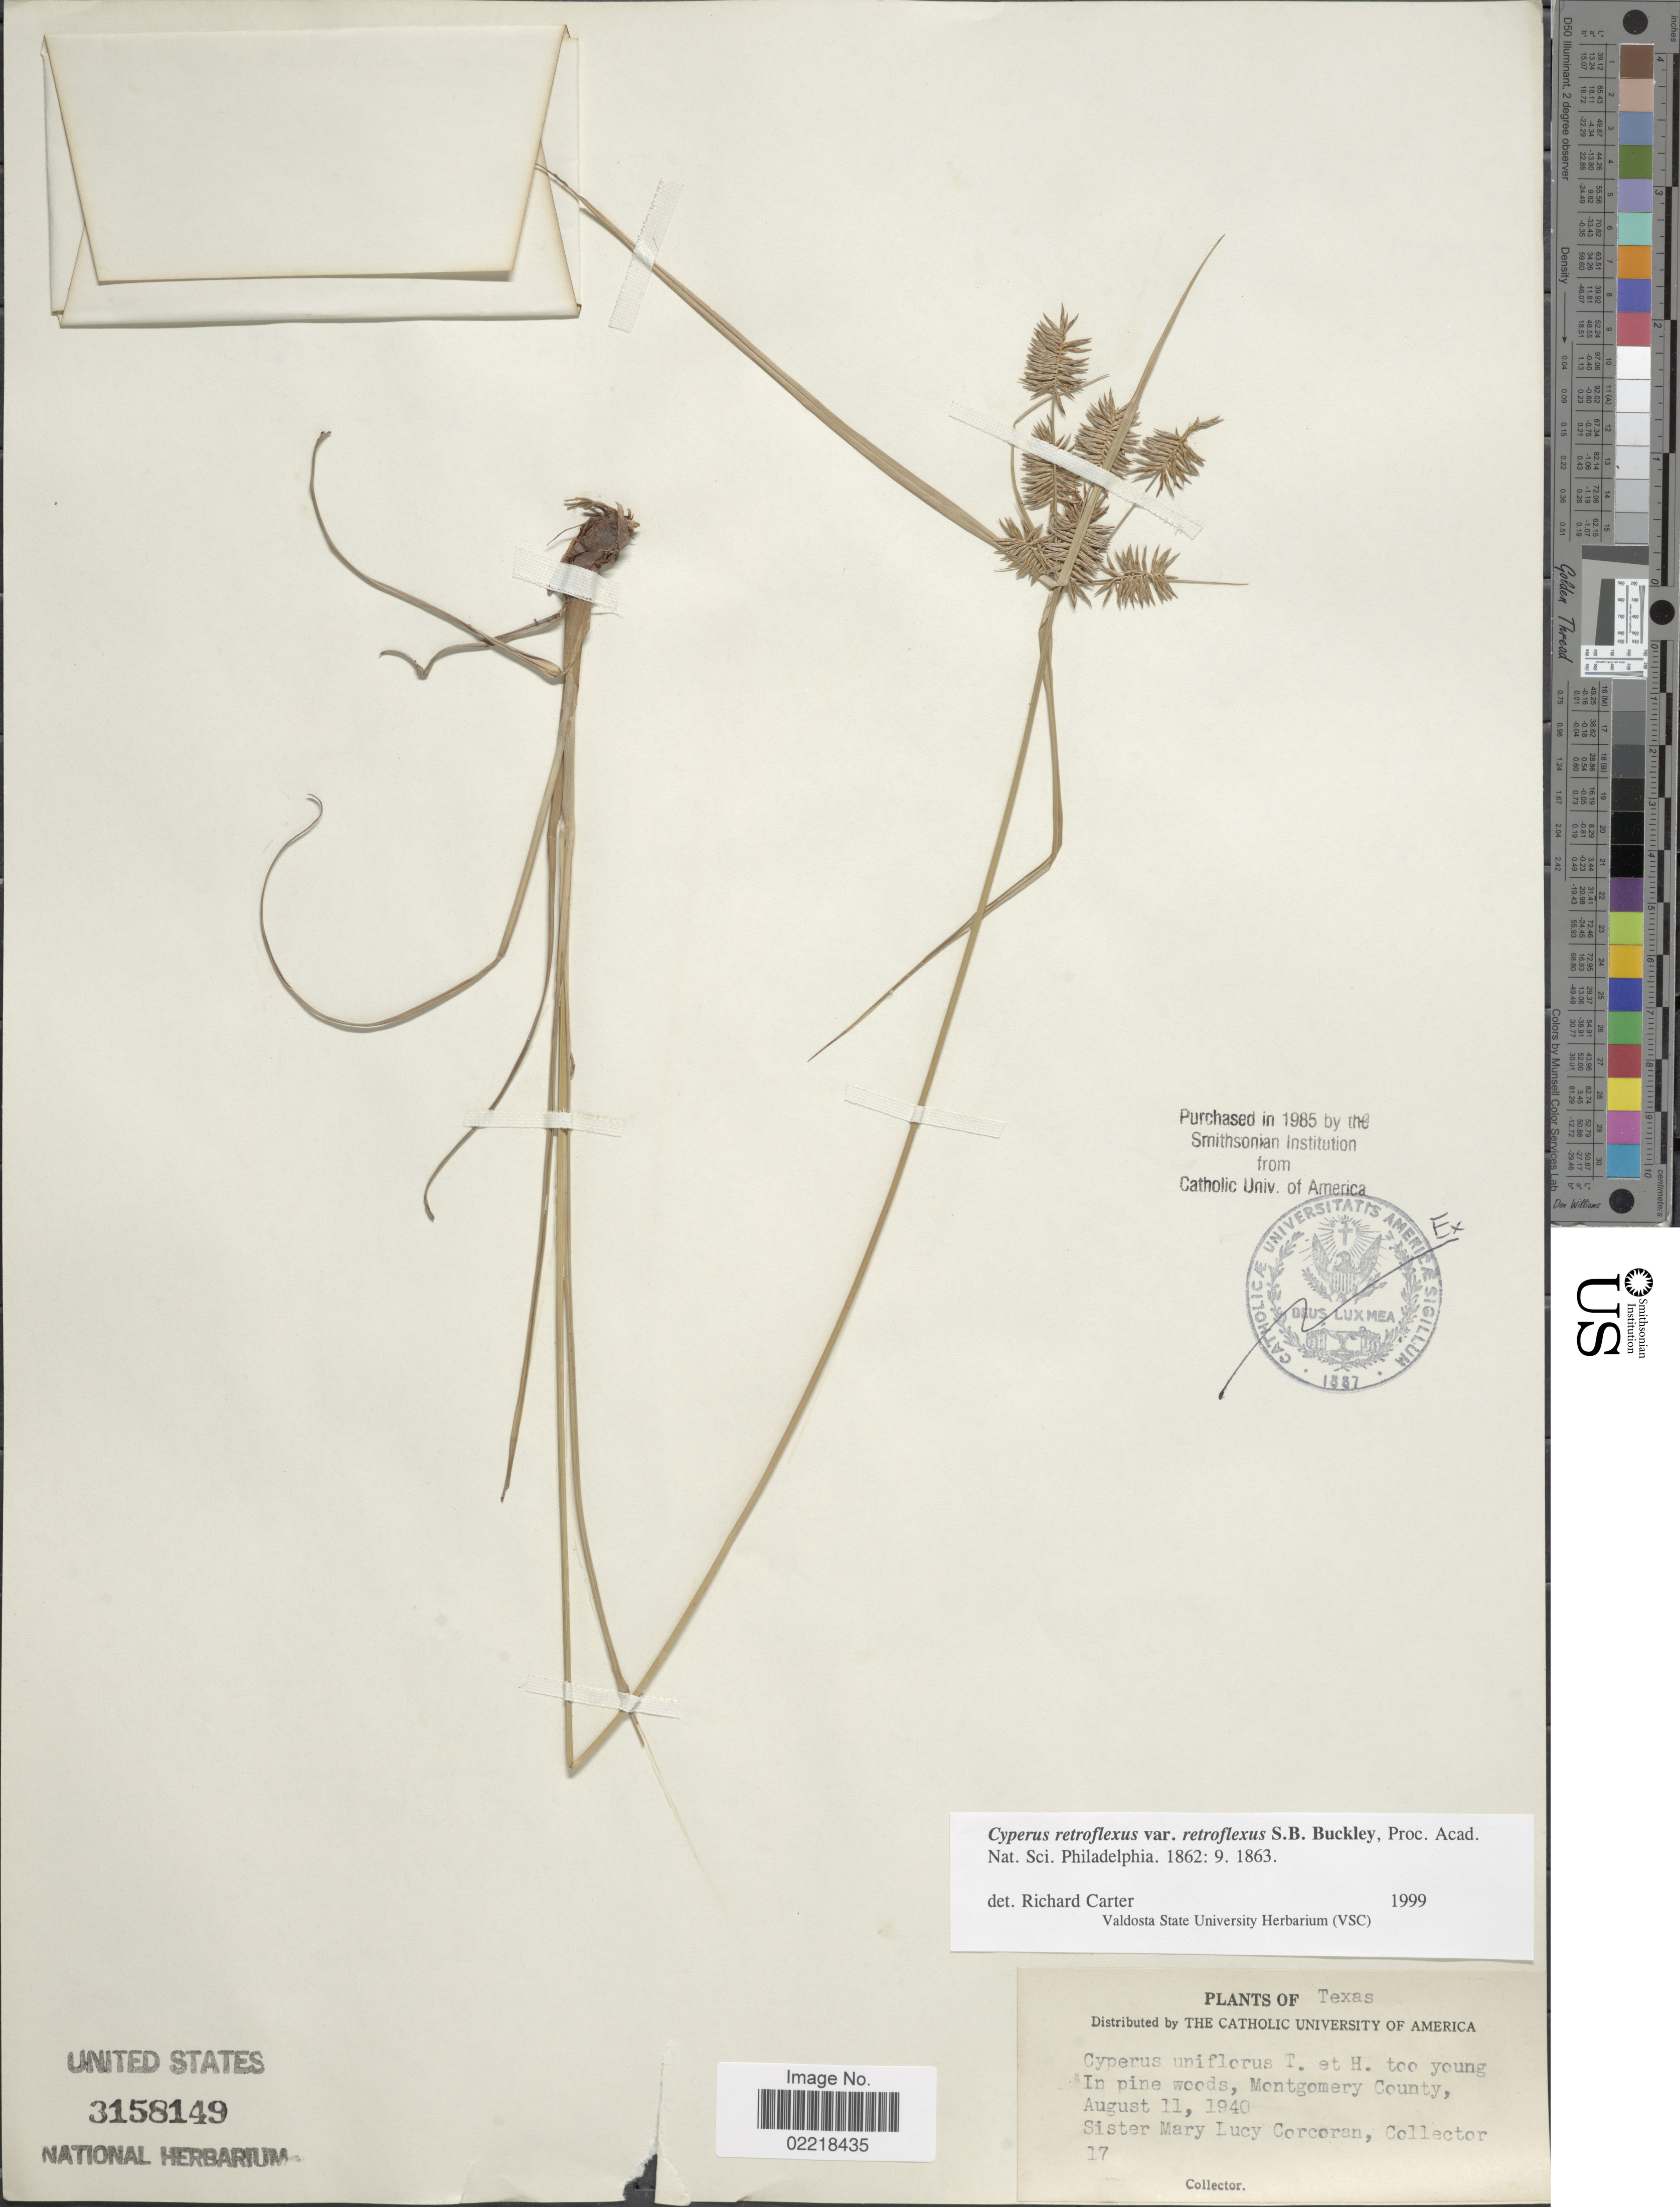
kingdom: Plantae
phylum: Tracheophyta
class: Liliopsida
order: Poales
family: Cyperaceae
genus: Cyperus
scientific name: Cyperus retroflexus var. retroflexus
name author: Buckley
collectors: M. Corcoran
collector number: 17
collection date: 1940-08-11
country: United States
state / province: Texas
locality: In pine woods, Montgomery County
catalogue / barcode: US 3158149